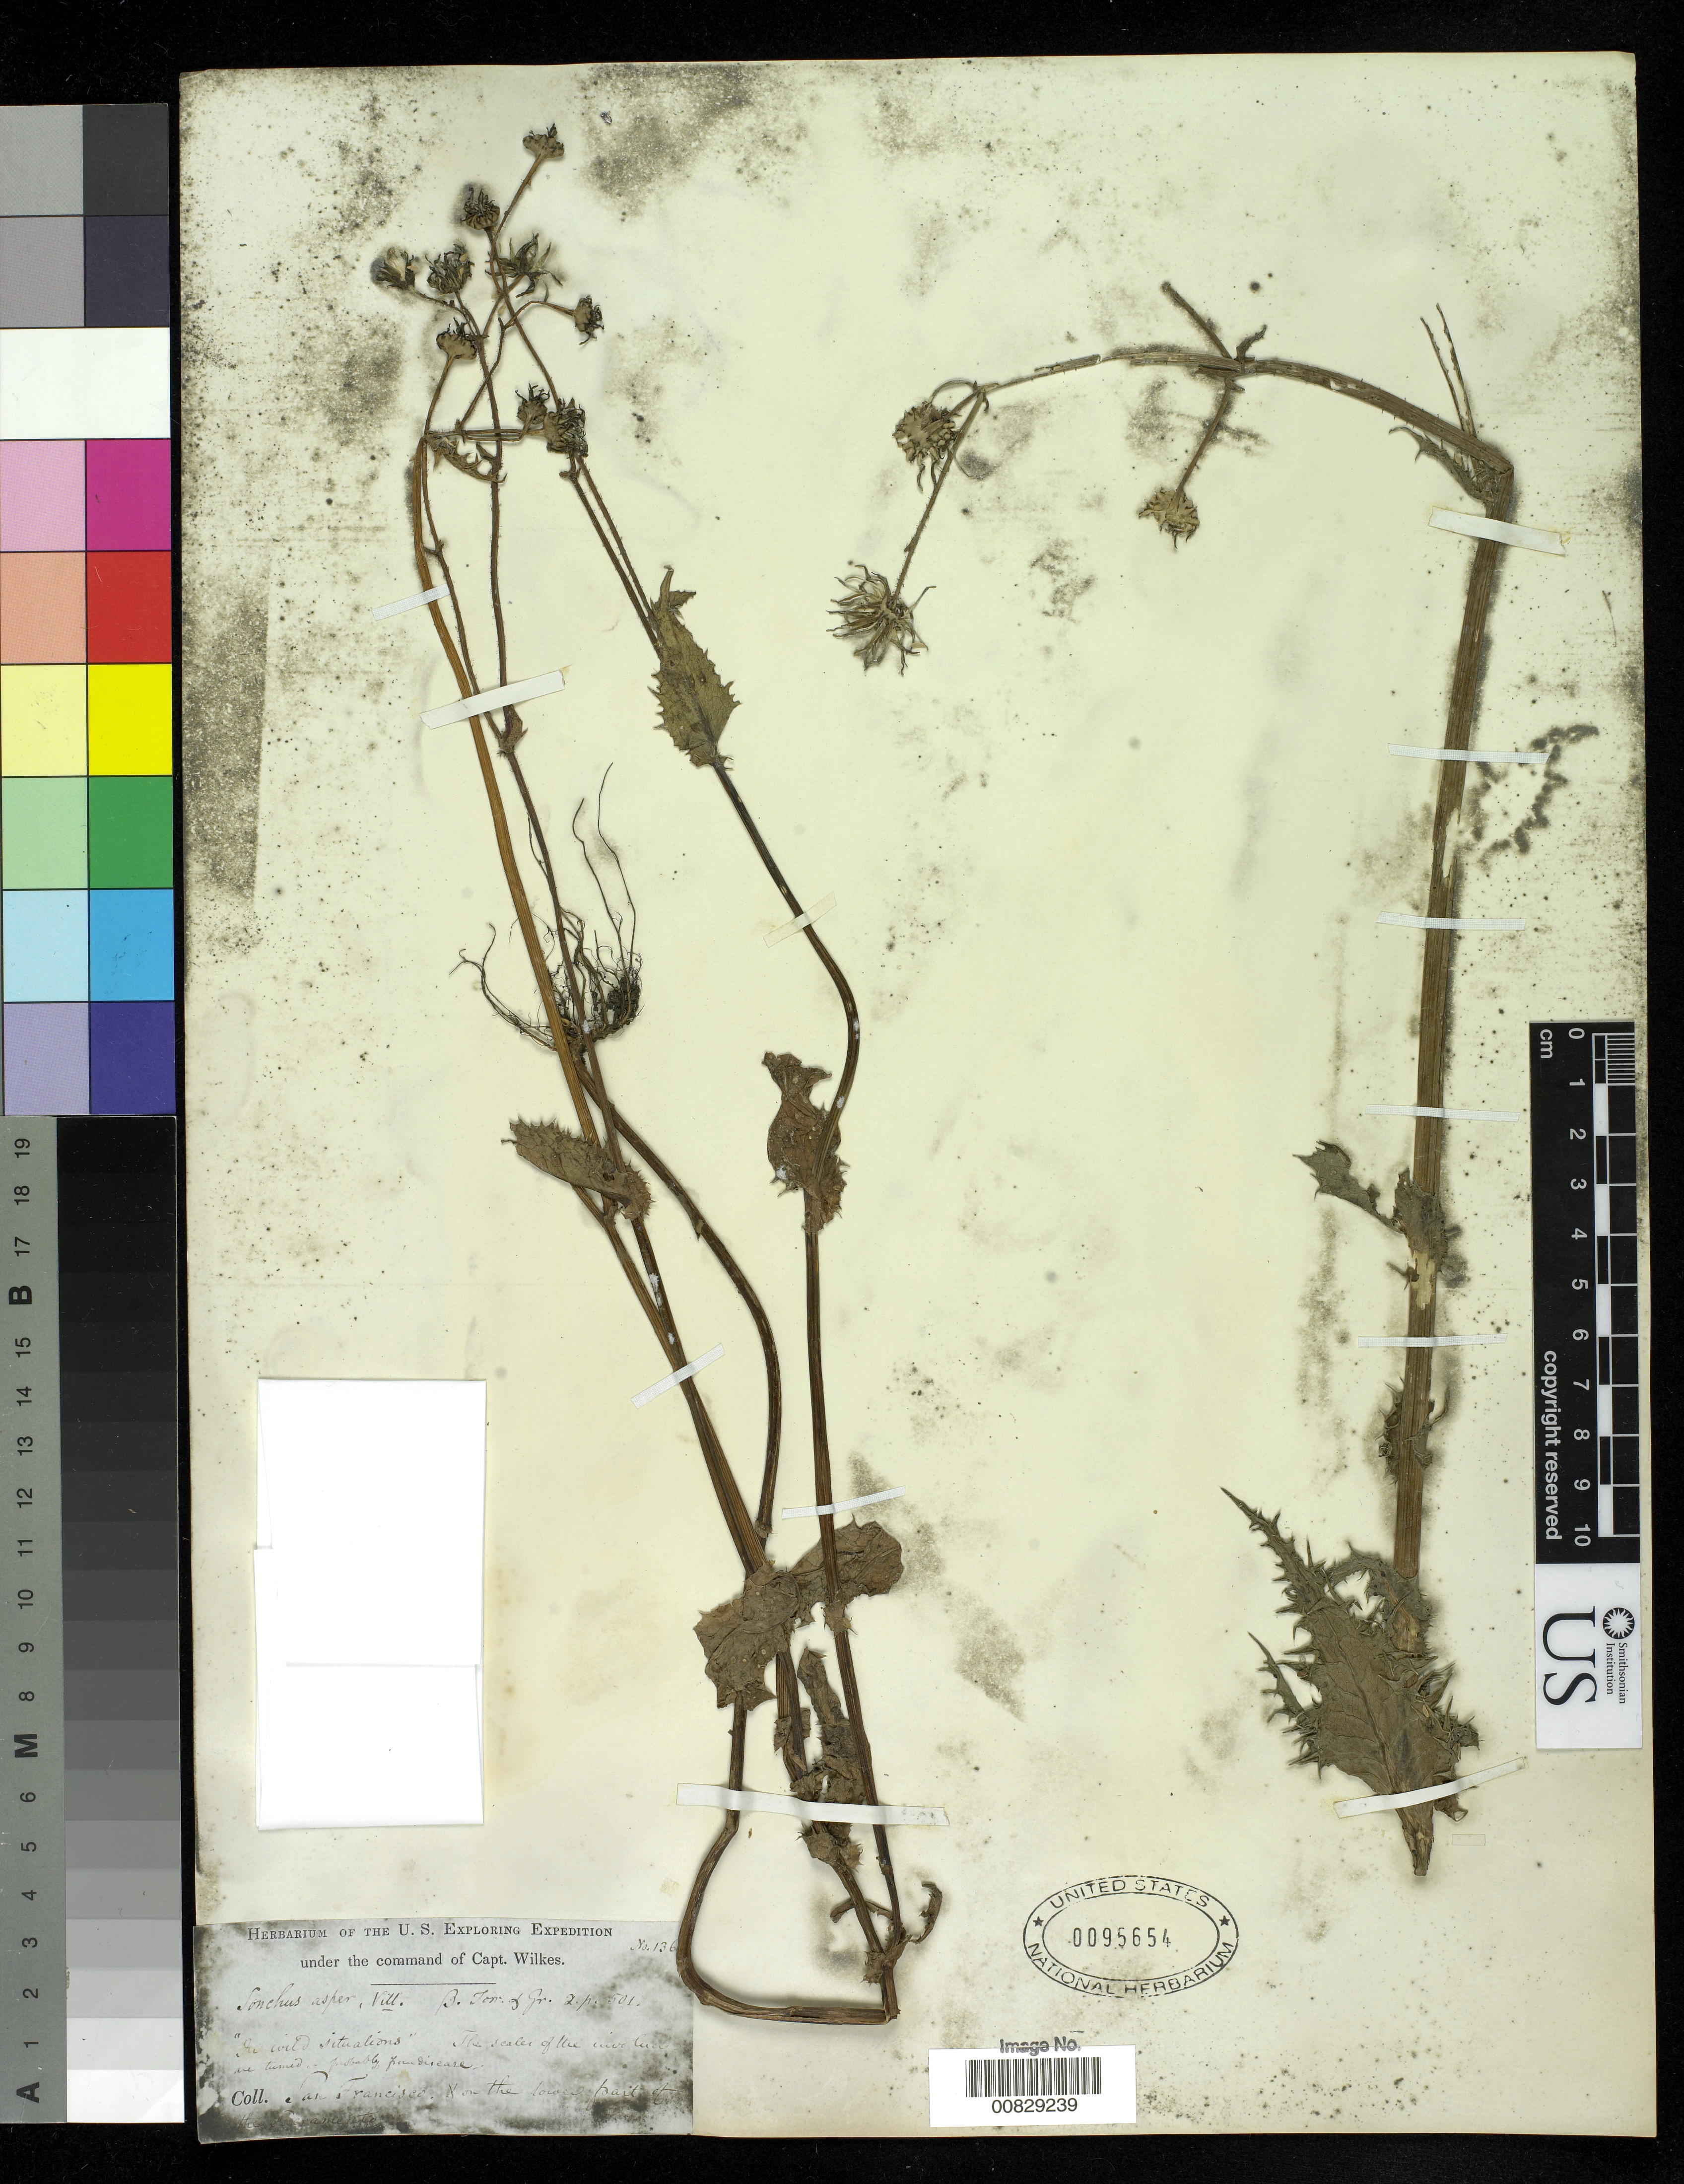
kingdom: Plantae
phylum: Tracheophyta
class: Magnoliopsida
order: Asterales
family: Asteraceae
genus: Sonchus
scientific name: Sonchus asper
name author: (L.) Hill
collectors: Wilkes Explor. Exped.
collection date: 1838/1842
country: United States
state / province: California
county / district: San Francisco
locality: San Francisco on the lowest part of the Sacramento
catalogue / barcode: US 95654